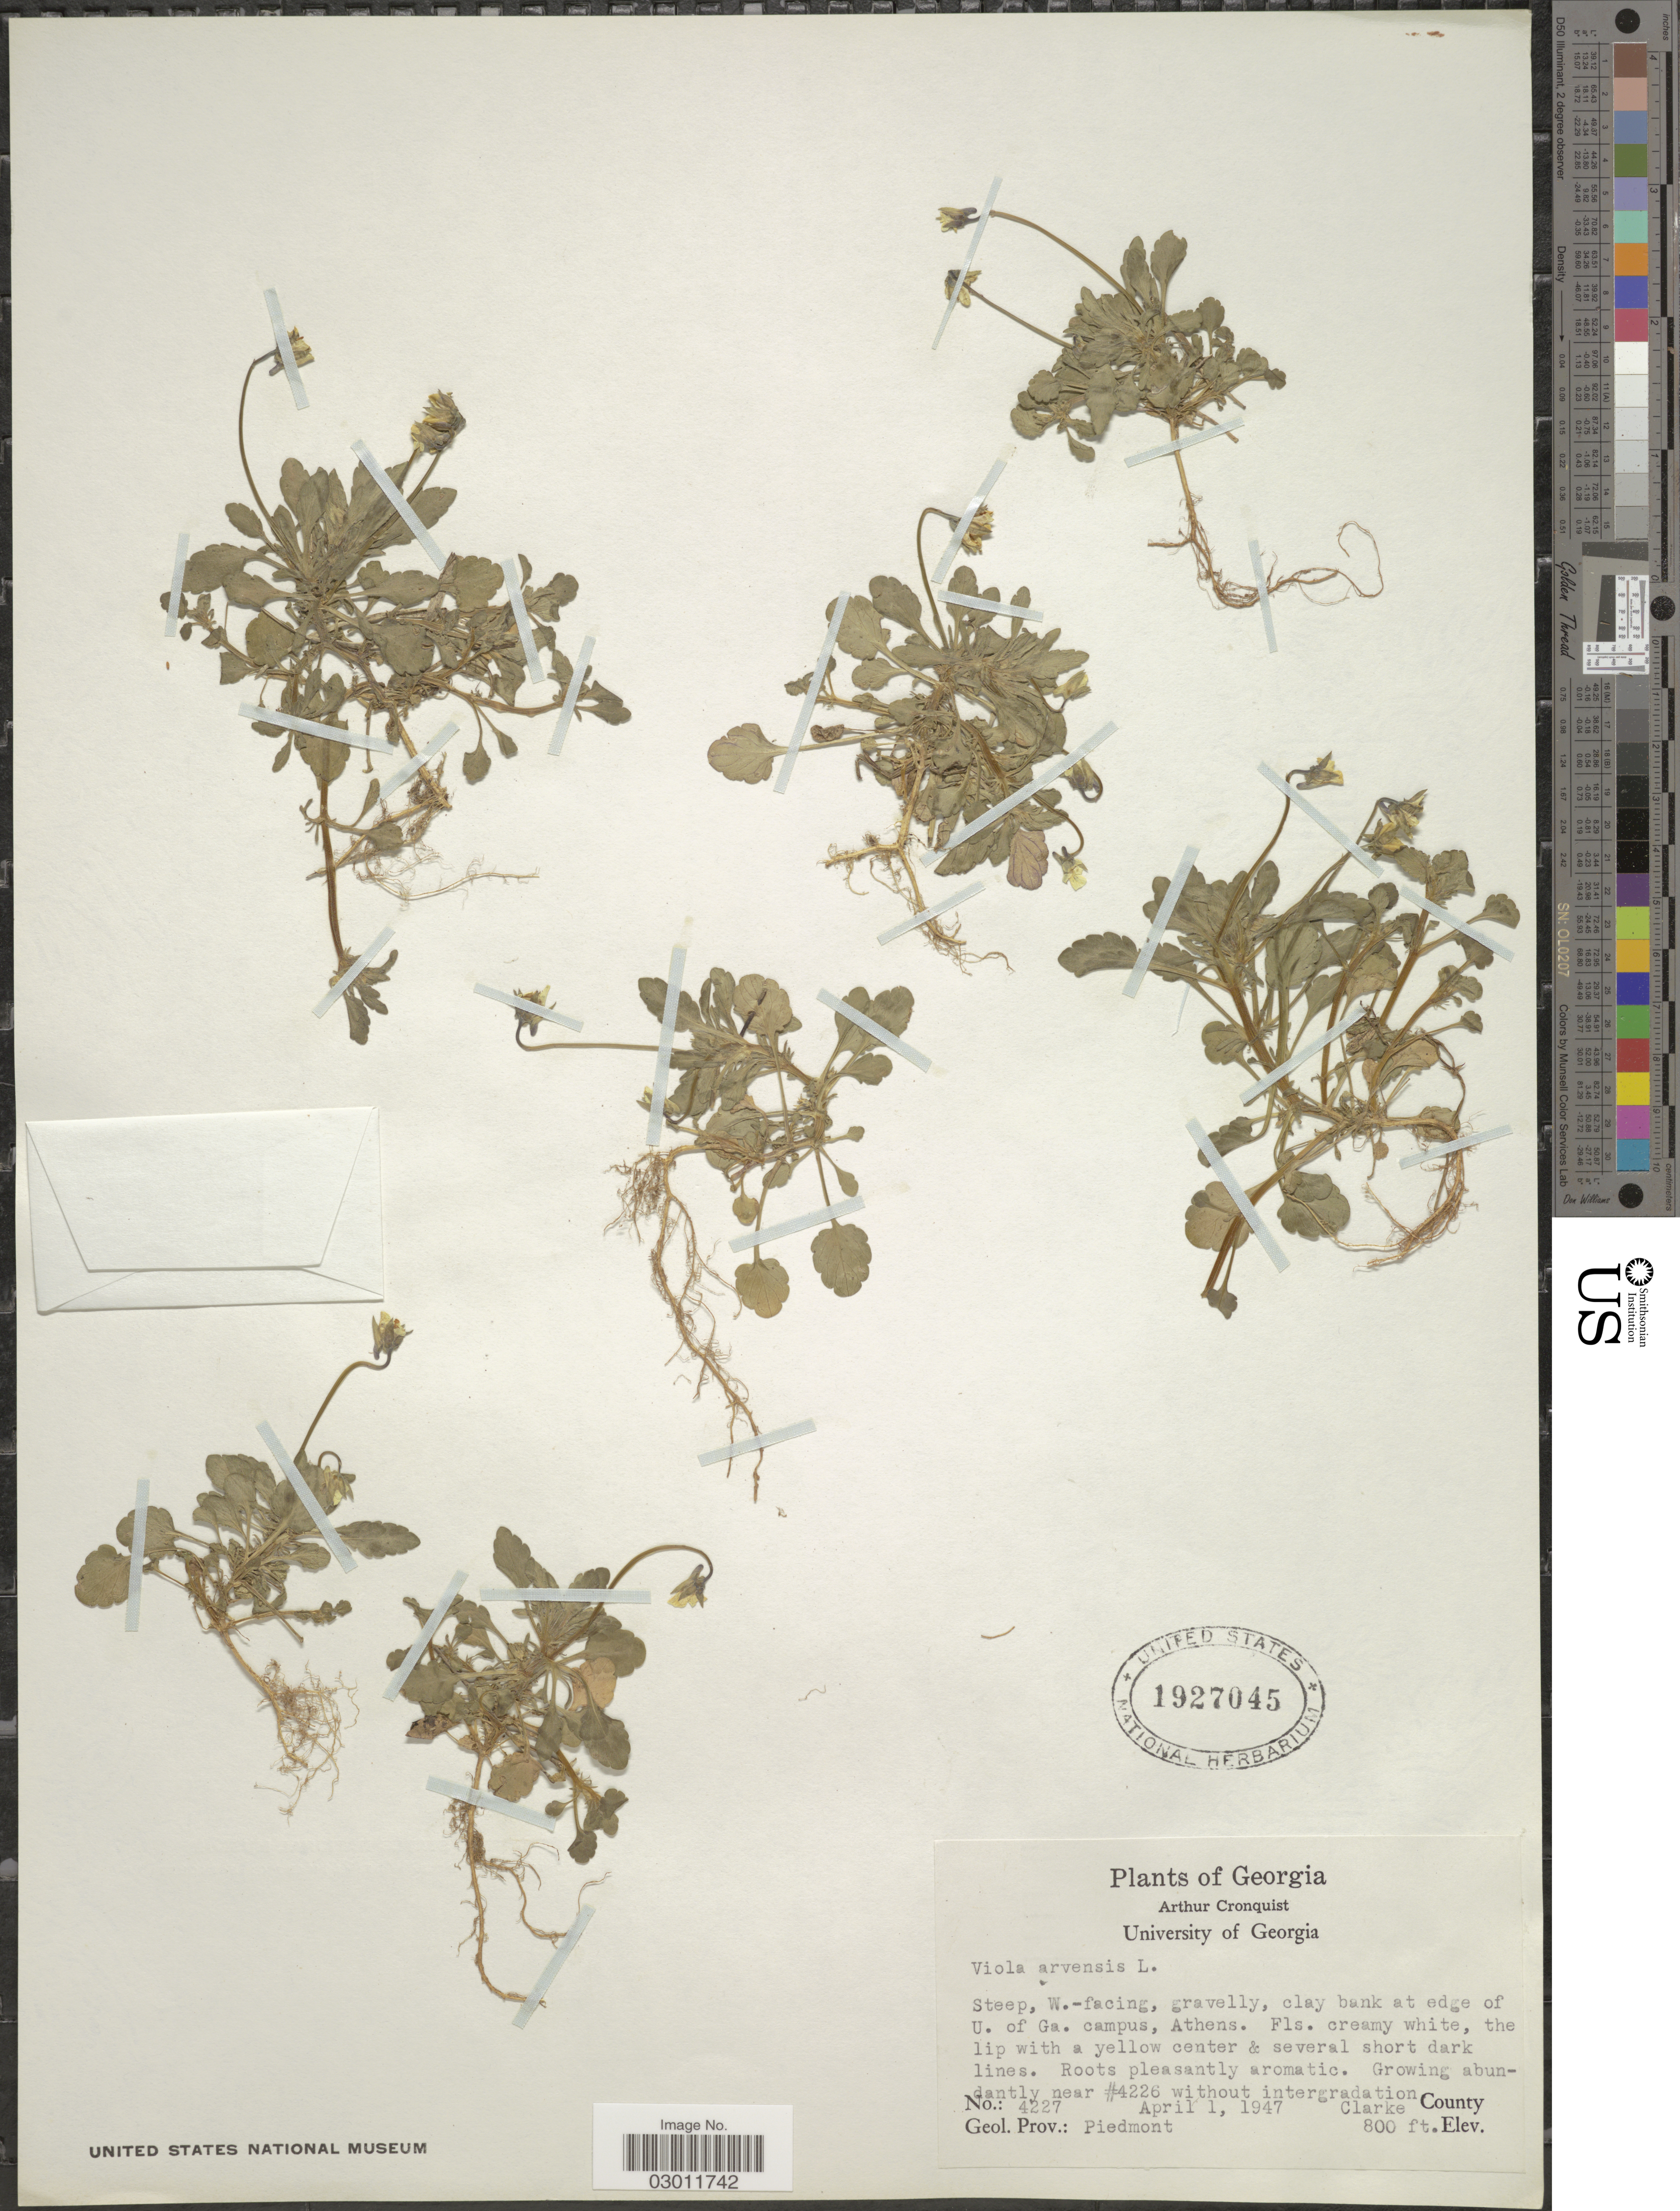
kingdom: Plantae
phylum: Tracheophyta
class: Magnoliopsida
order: Malpighiales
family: Violaceae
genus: Viola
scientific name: Viola arvensis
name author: Murray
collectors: A. J. Cronquist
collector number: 4227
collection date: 1947-04-01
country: United States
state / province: Georgia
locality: Steep, W.-facing, gravelly, clay bank at edge of U. of Ga. campus, Athens. Clarke County. Geol. Prov.: Piedmont.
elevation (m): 244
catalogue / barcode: US 1927045